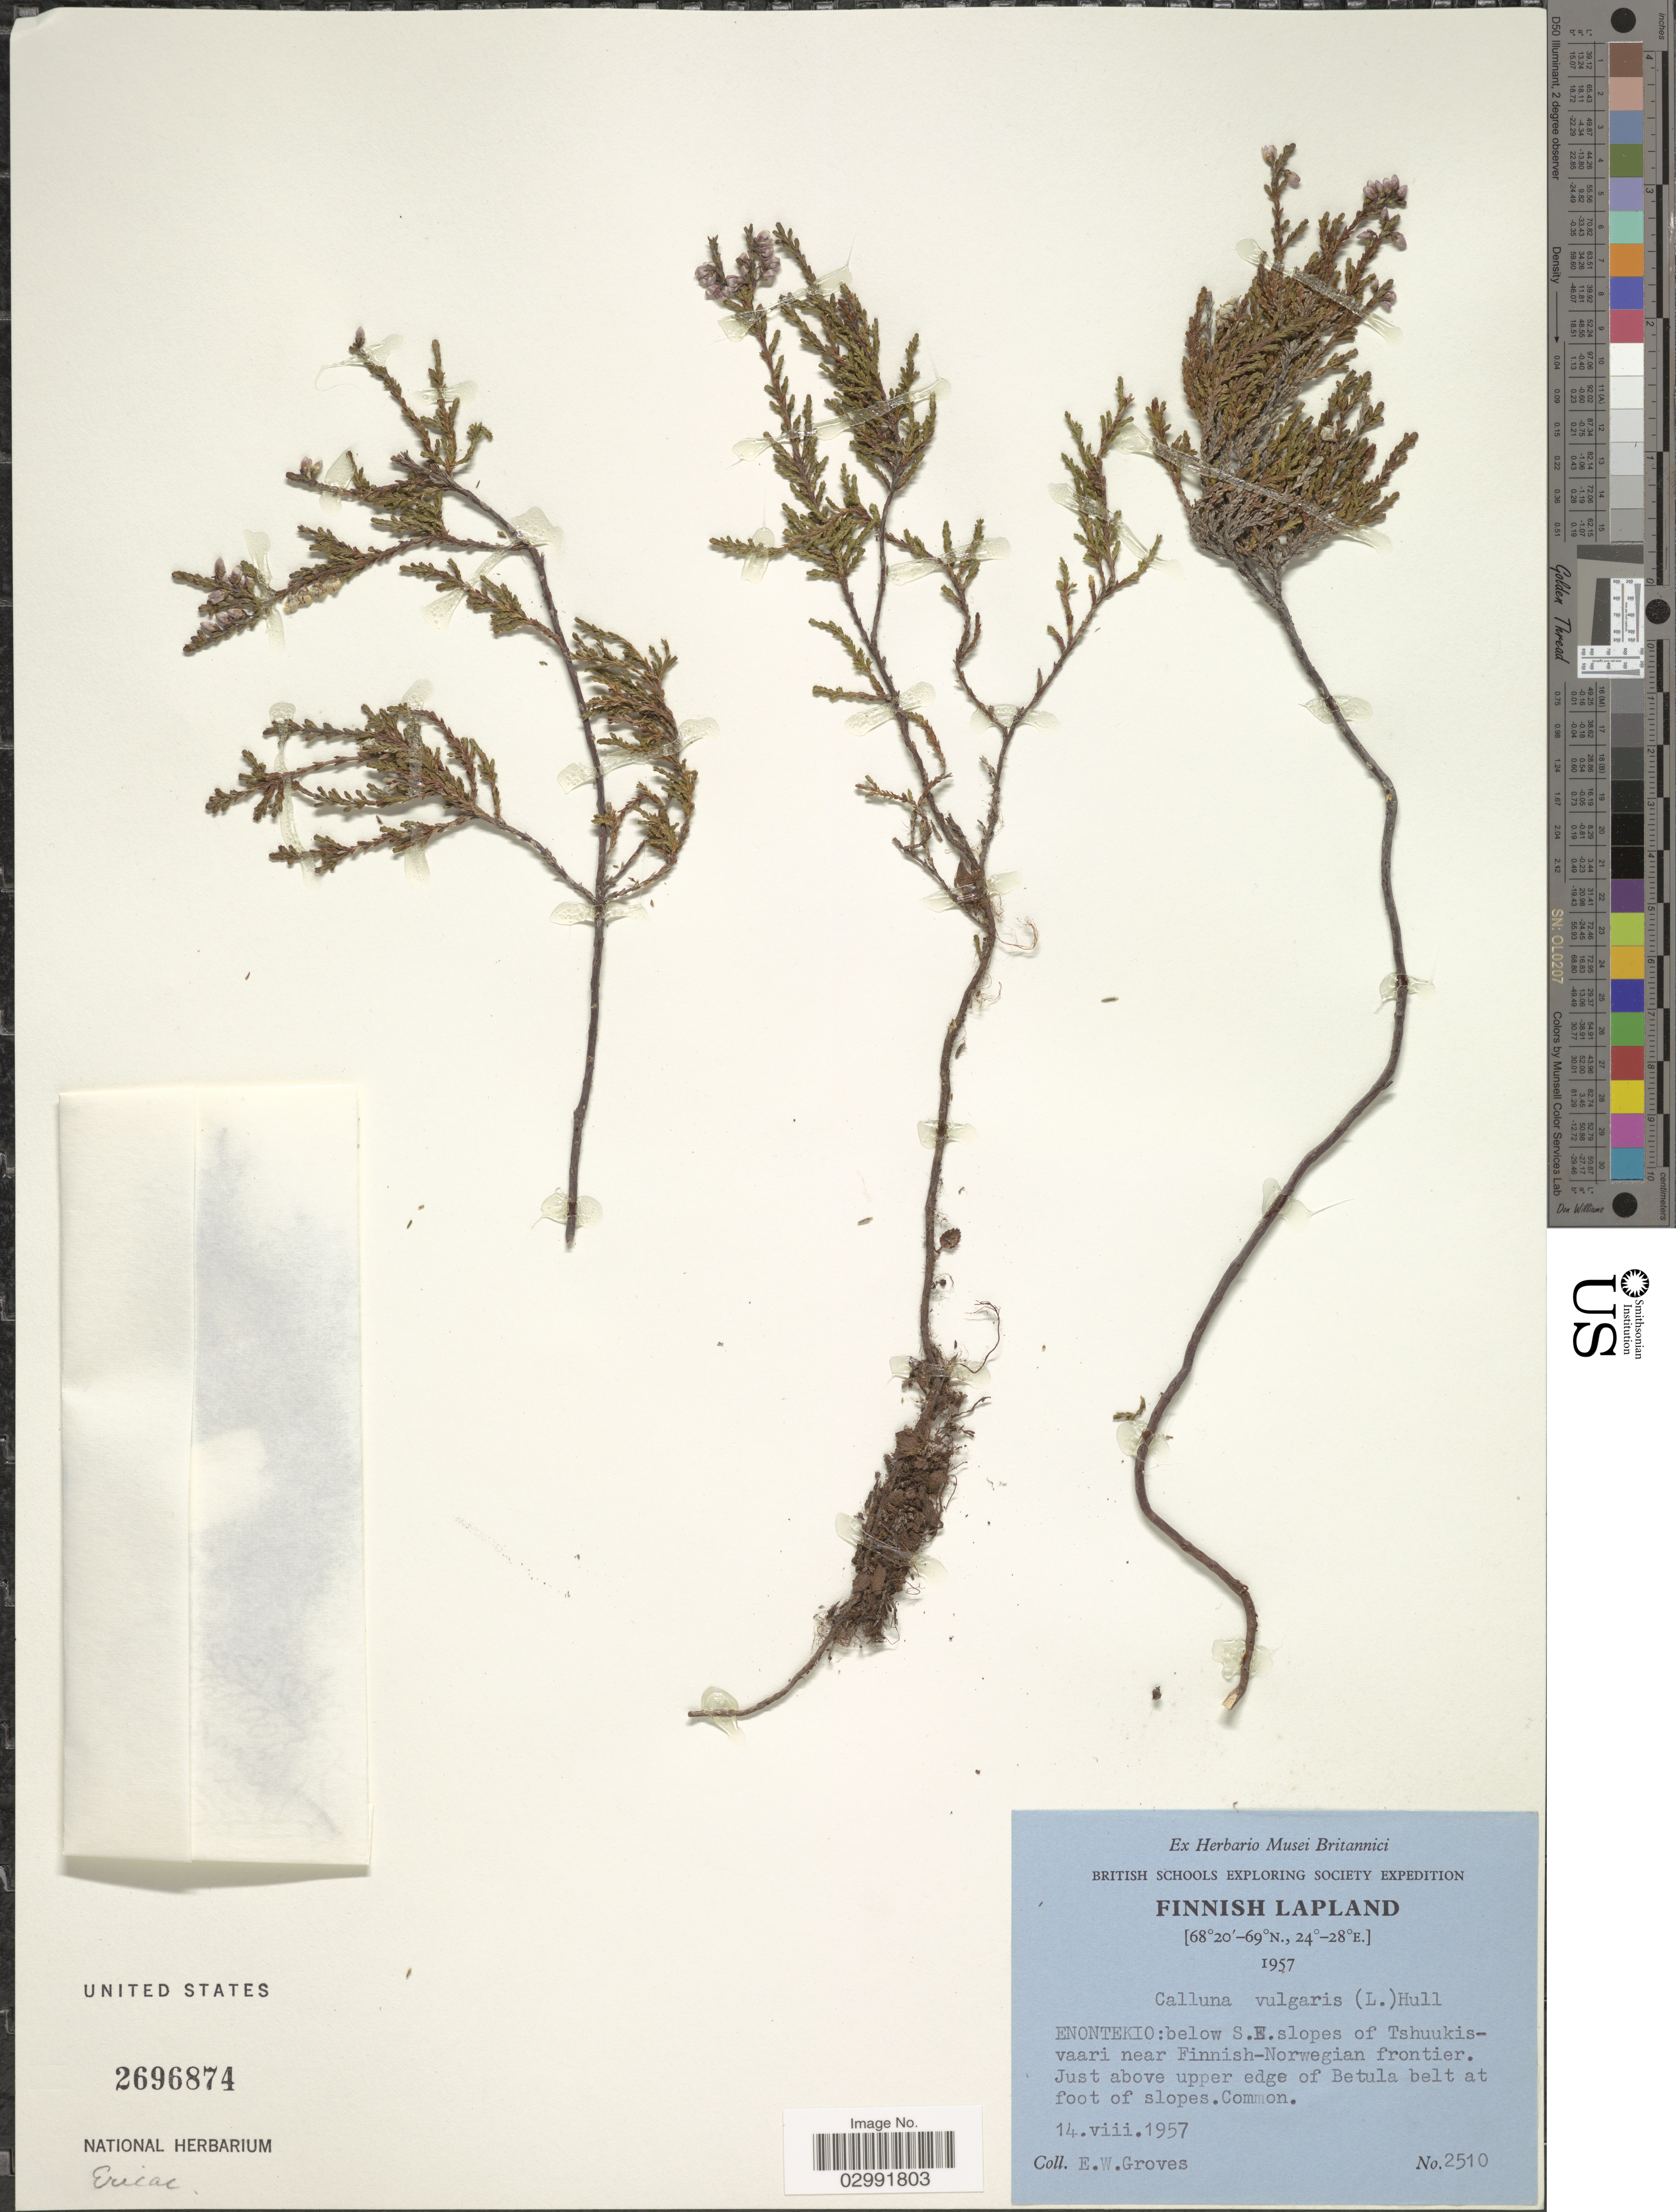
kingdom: Plantae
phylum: Tracheophyta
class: Magnoliopsida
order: Ericales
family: Ericaceae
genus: Calluna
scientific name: Calluna vulgaris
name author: (L.) Hull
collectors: E. Groves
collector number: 2510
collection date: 1957-08-14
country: Finland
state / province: Lappi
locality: Finnish Lapland. Enontekio: below S.E. slopes of Tsuukisvaari near Finnish-Norwegian frontier. Just above upper edge of Betula belt at foot of slopes.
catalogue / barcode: US 2696874